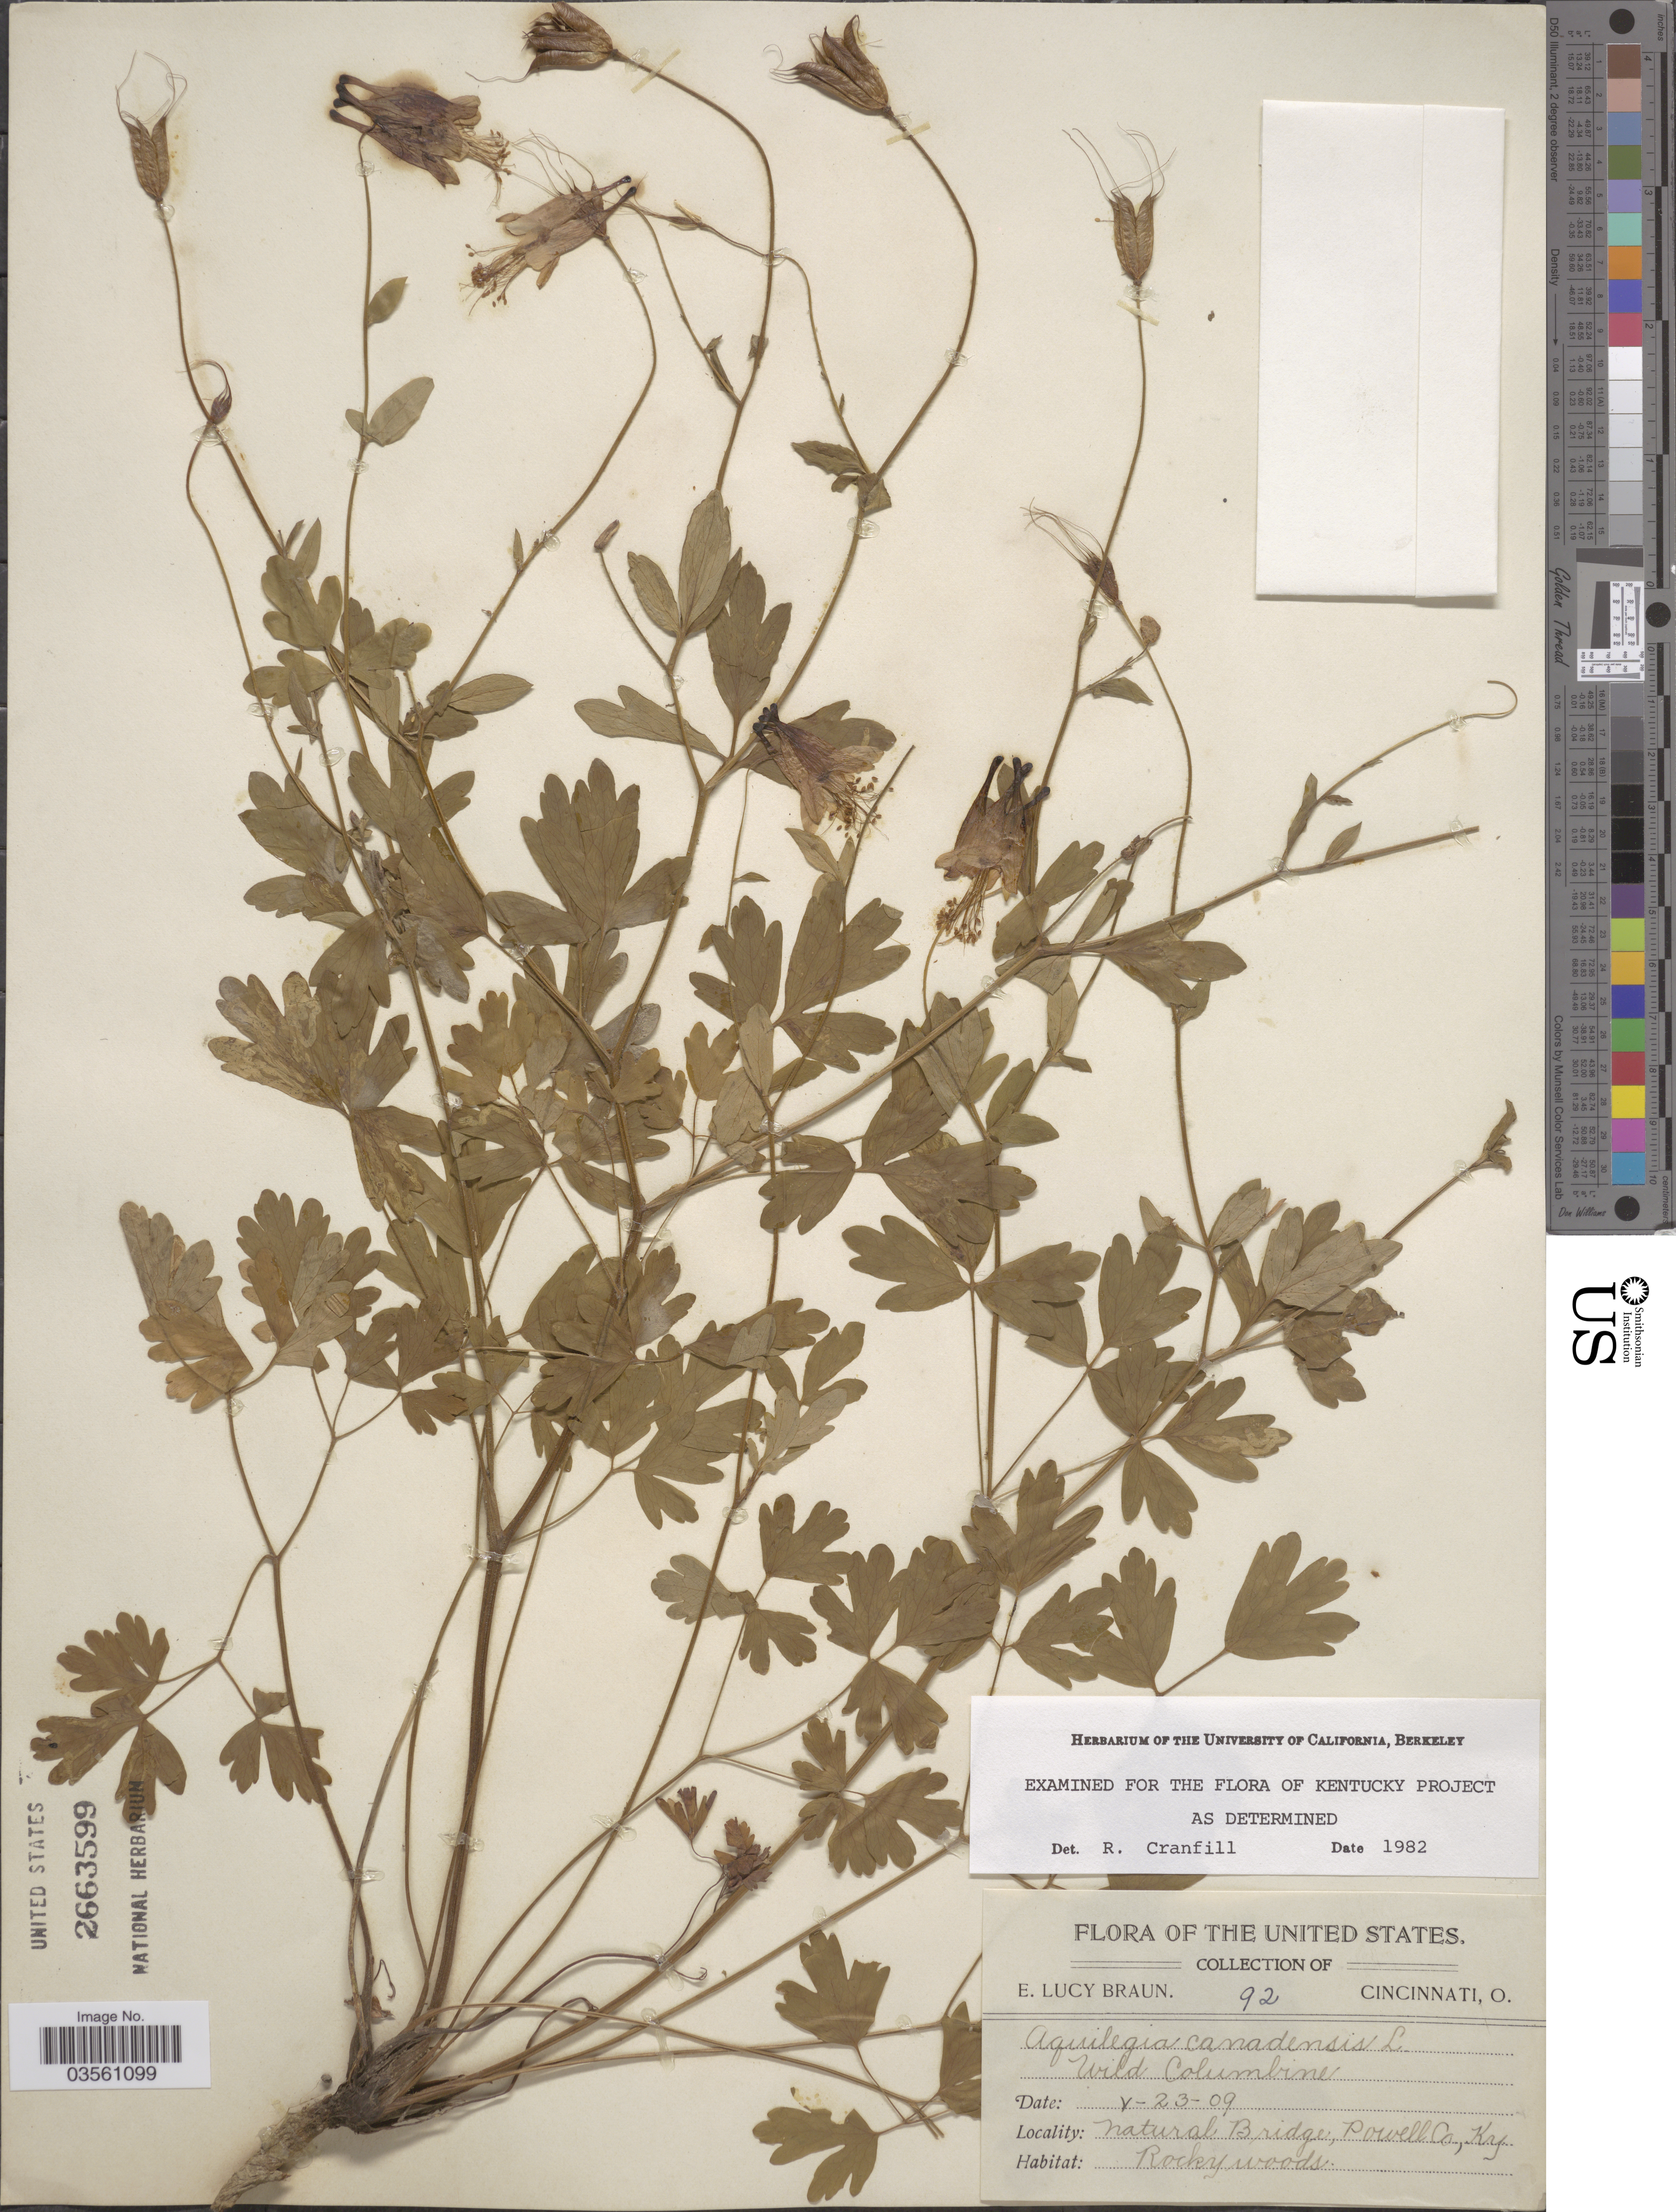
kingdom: Plantae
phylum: Tracheophyta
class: Magnoliopsida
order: Ranunculales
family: Ranunculaceae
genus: Aquilegia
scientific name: Aquilegia canadensis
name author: L.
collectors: E. L. Braun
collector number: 92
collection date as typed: Transcribed d/m/y: 23/5/9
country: United States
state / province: Kentucky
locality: Natural Bridge, Powell Co.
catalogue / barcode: US 2663599